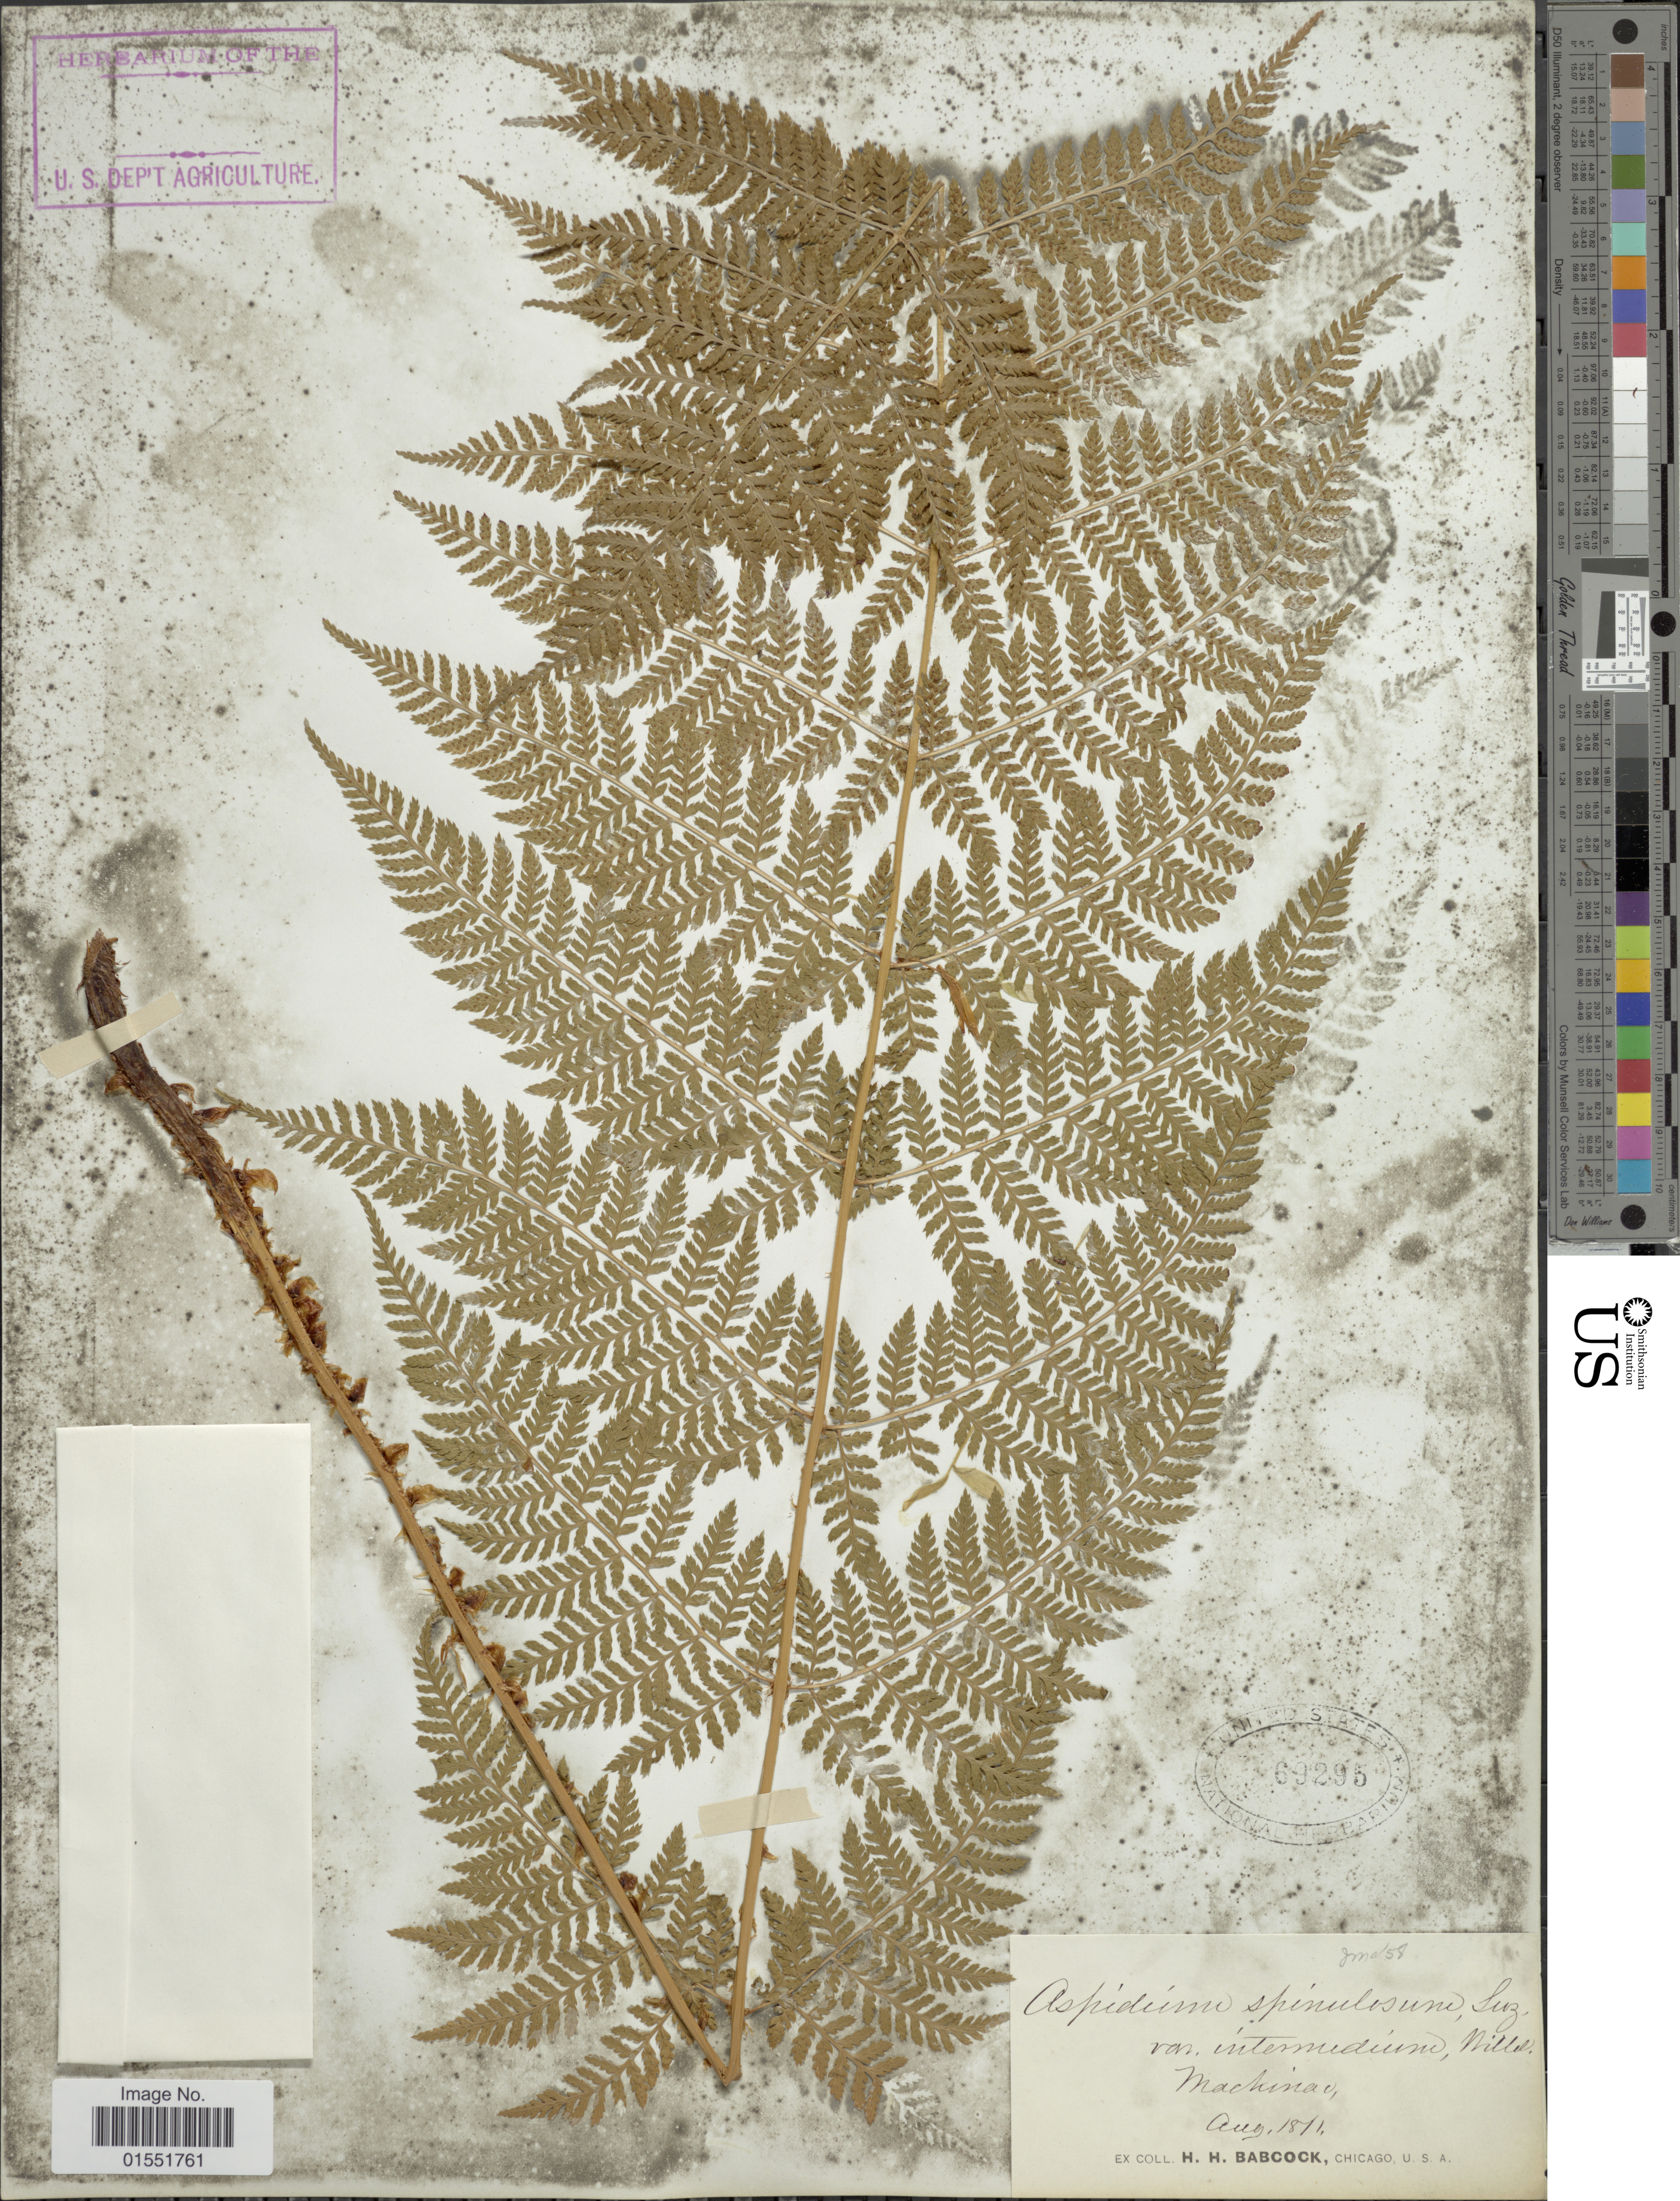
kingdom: Plantae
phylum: Tracheophyta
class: Polypodiopsida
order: Polypodiales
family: Dryopteridaceae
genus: Dryopteris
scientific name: Dryopteris intermedia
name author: (Muhl.) A. Gray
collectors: H. Babcock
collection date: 1871-08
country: United States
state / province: Illinois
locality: Machinao [unsure placement]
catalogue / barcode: US 69295